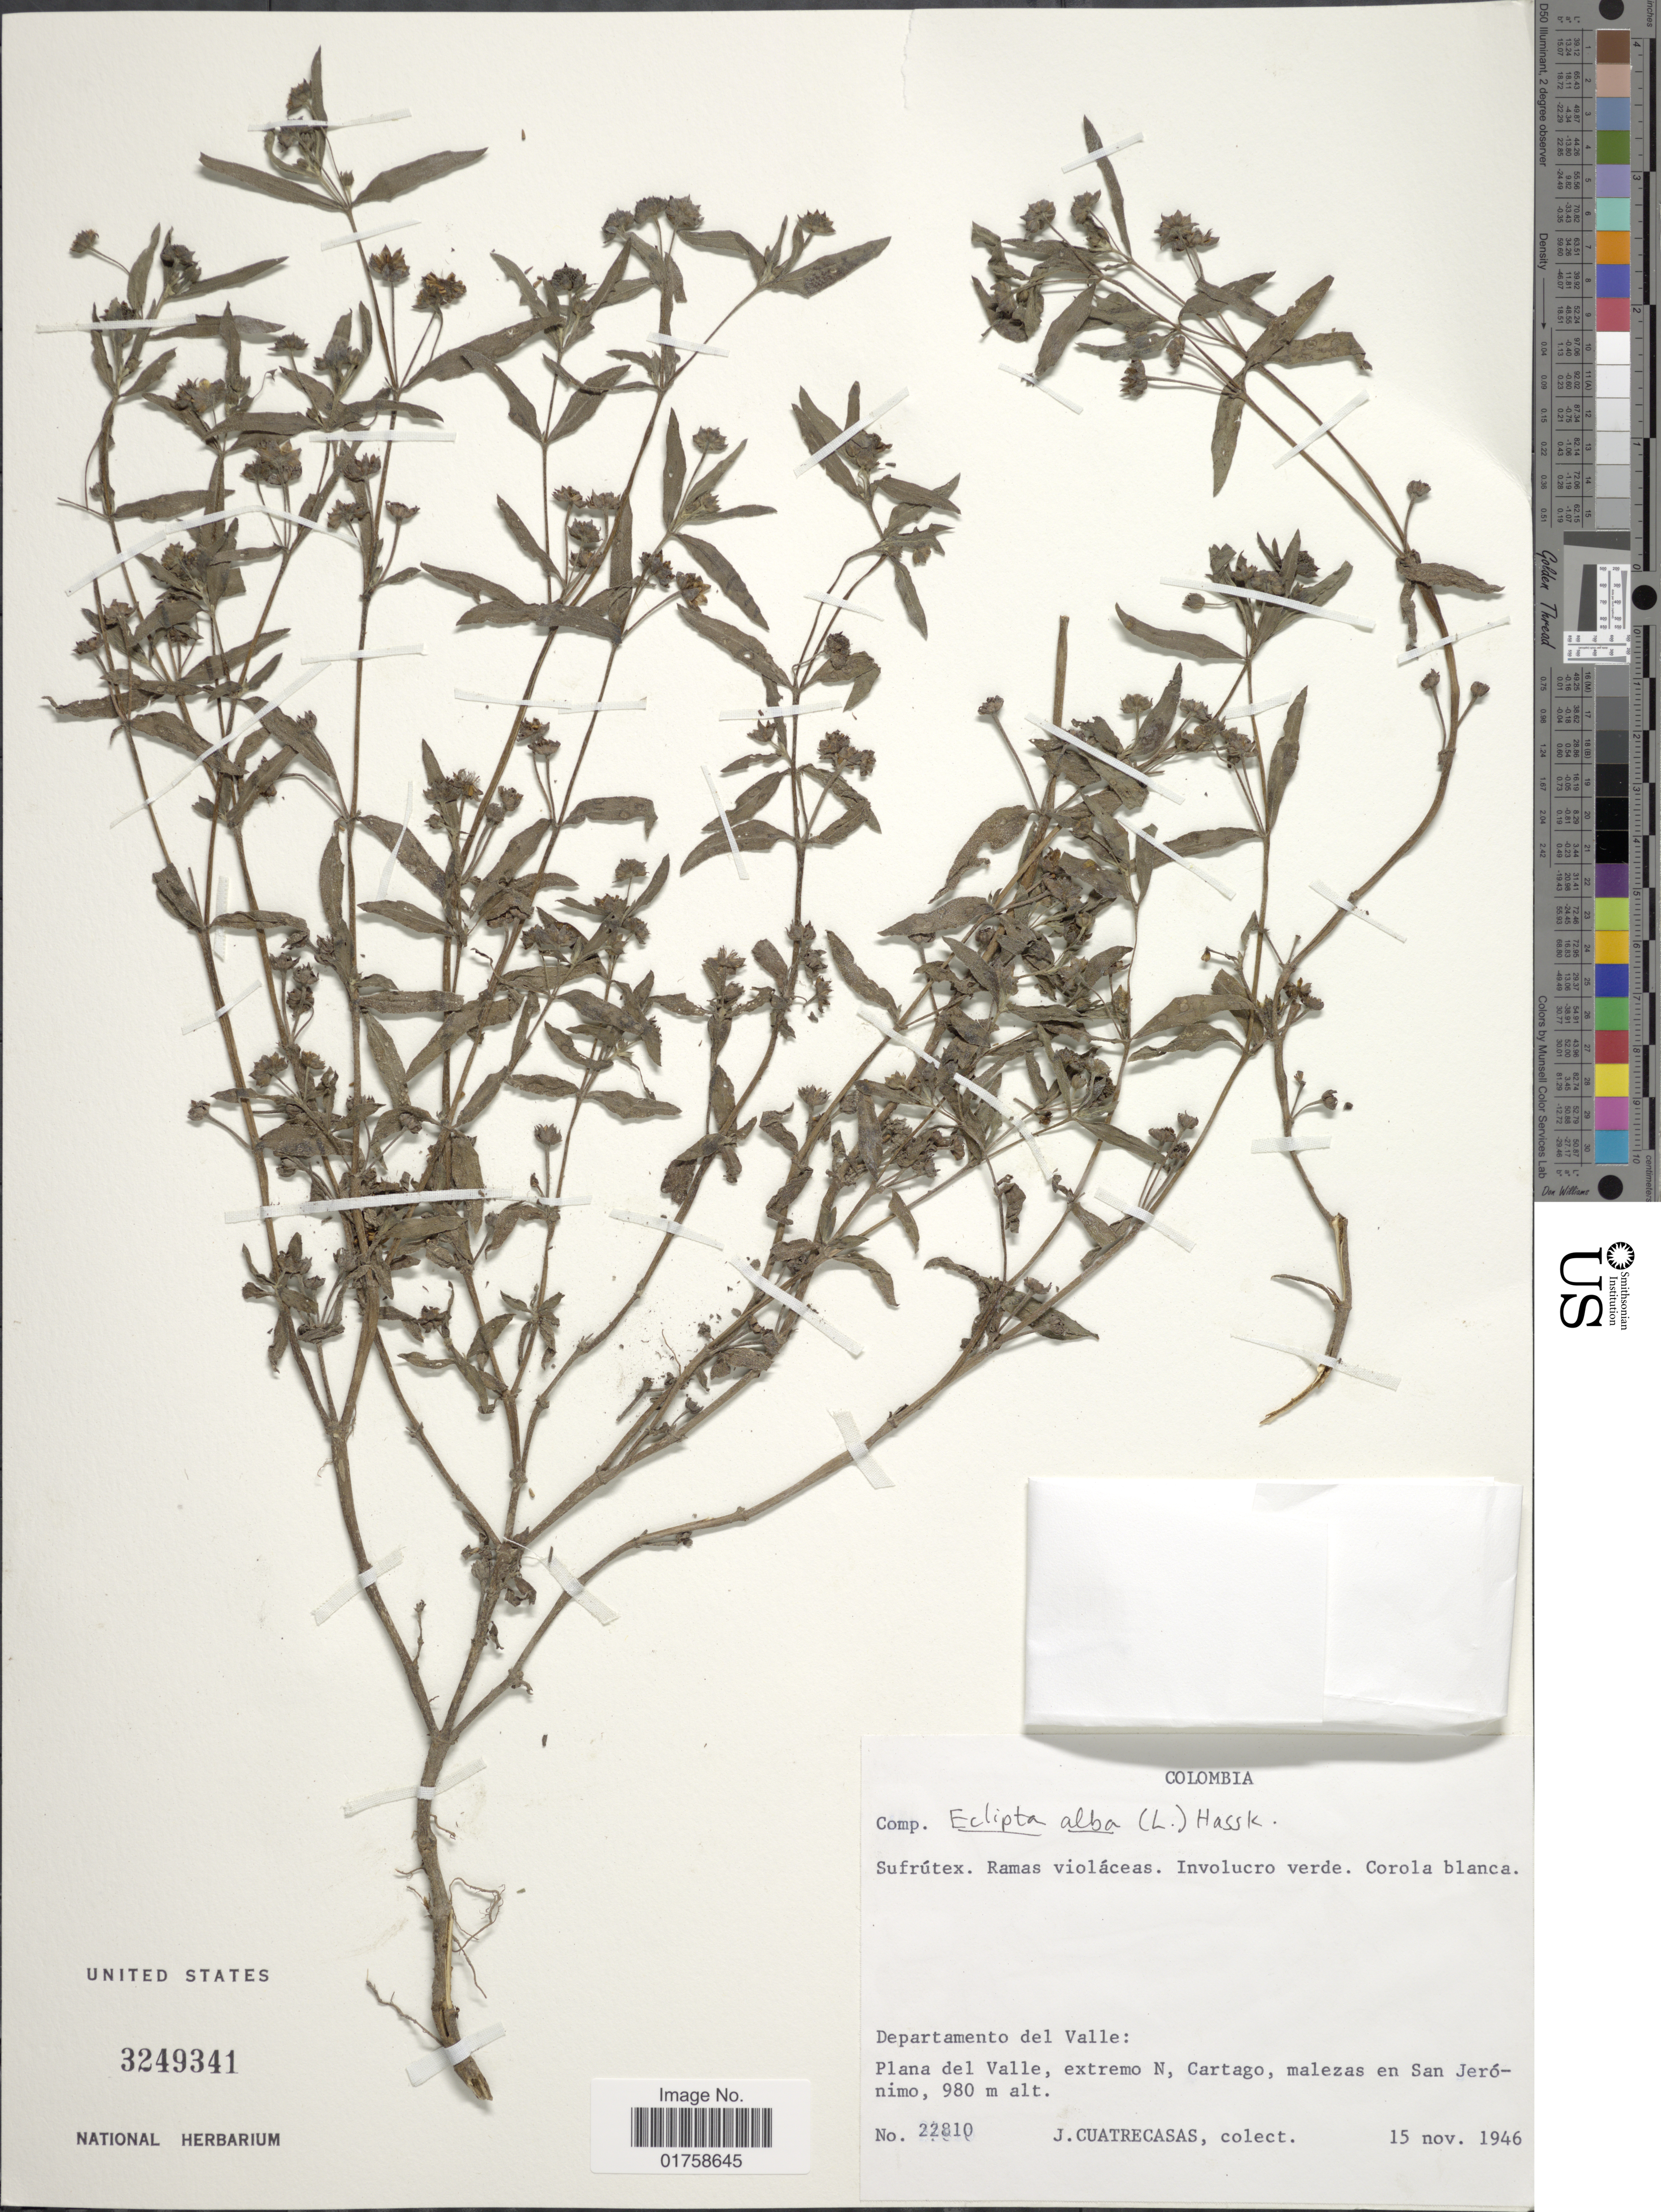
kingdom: Plantae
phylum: Tracheophyta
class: Magnoliopsida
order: Asterales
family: Asteraceae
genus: Eclipta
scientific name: Eclipta alba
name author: (L.) Hassk.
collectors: J. Cuatrecasas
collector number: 22810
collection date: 1946-11-15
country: Colombia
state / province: Valle del Cauca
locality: Colombia. Departamento del Valle: Plana del Valle, extremo N, Cartago, Malezas en San Jeronimo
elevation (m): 980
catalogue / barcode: US 3249341